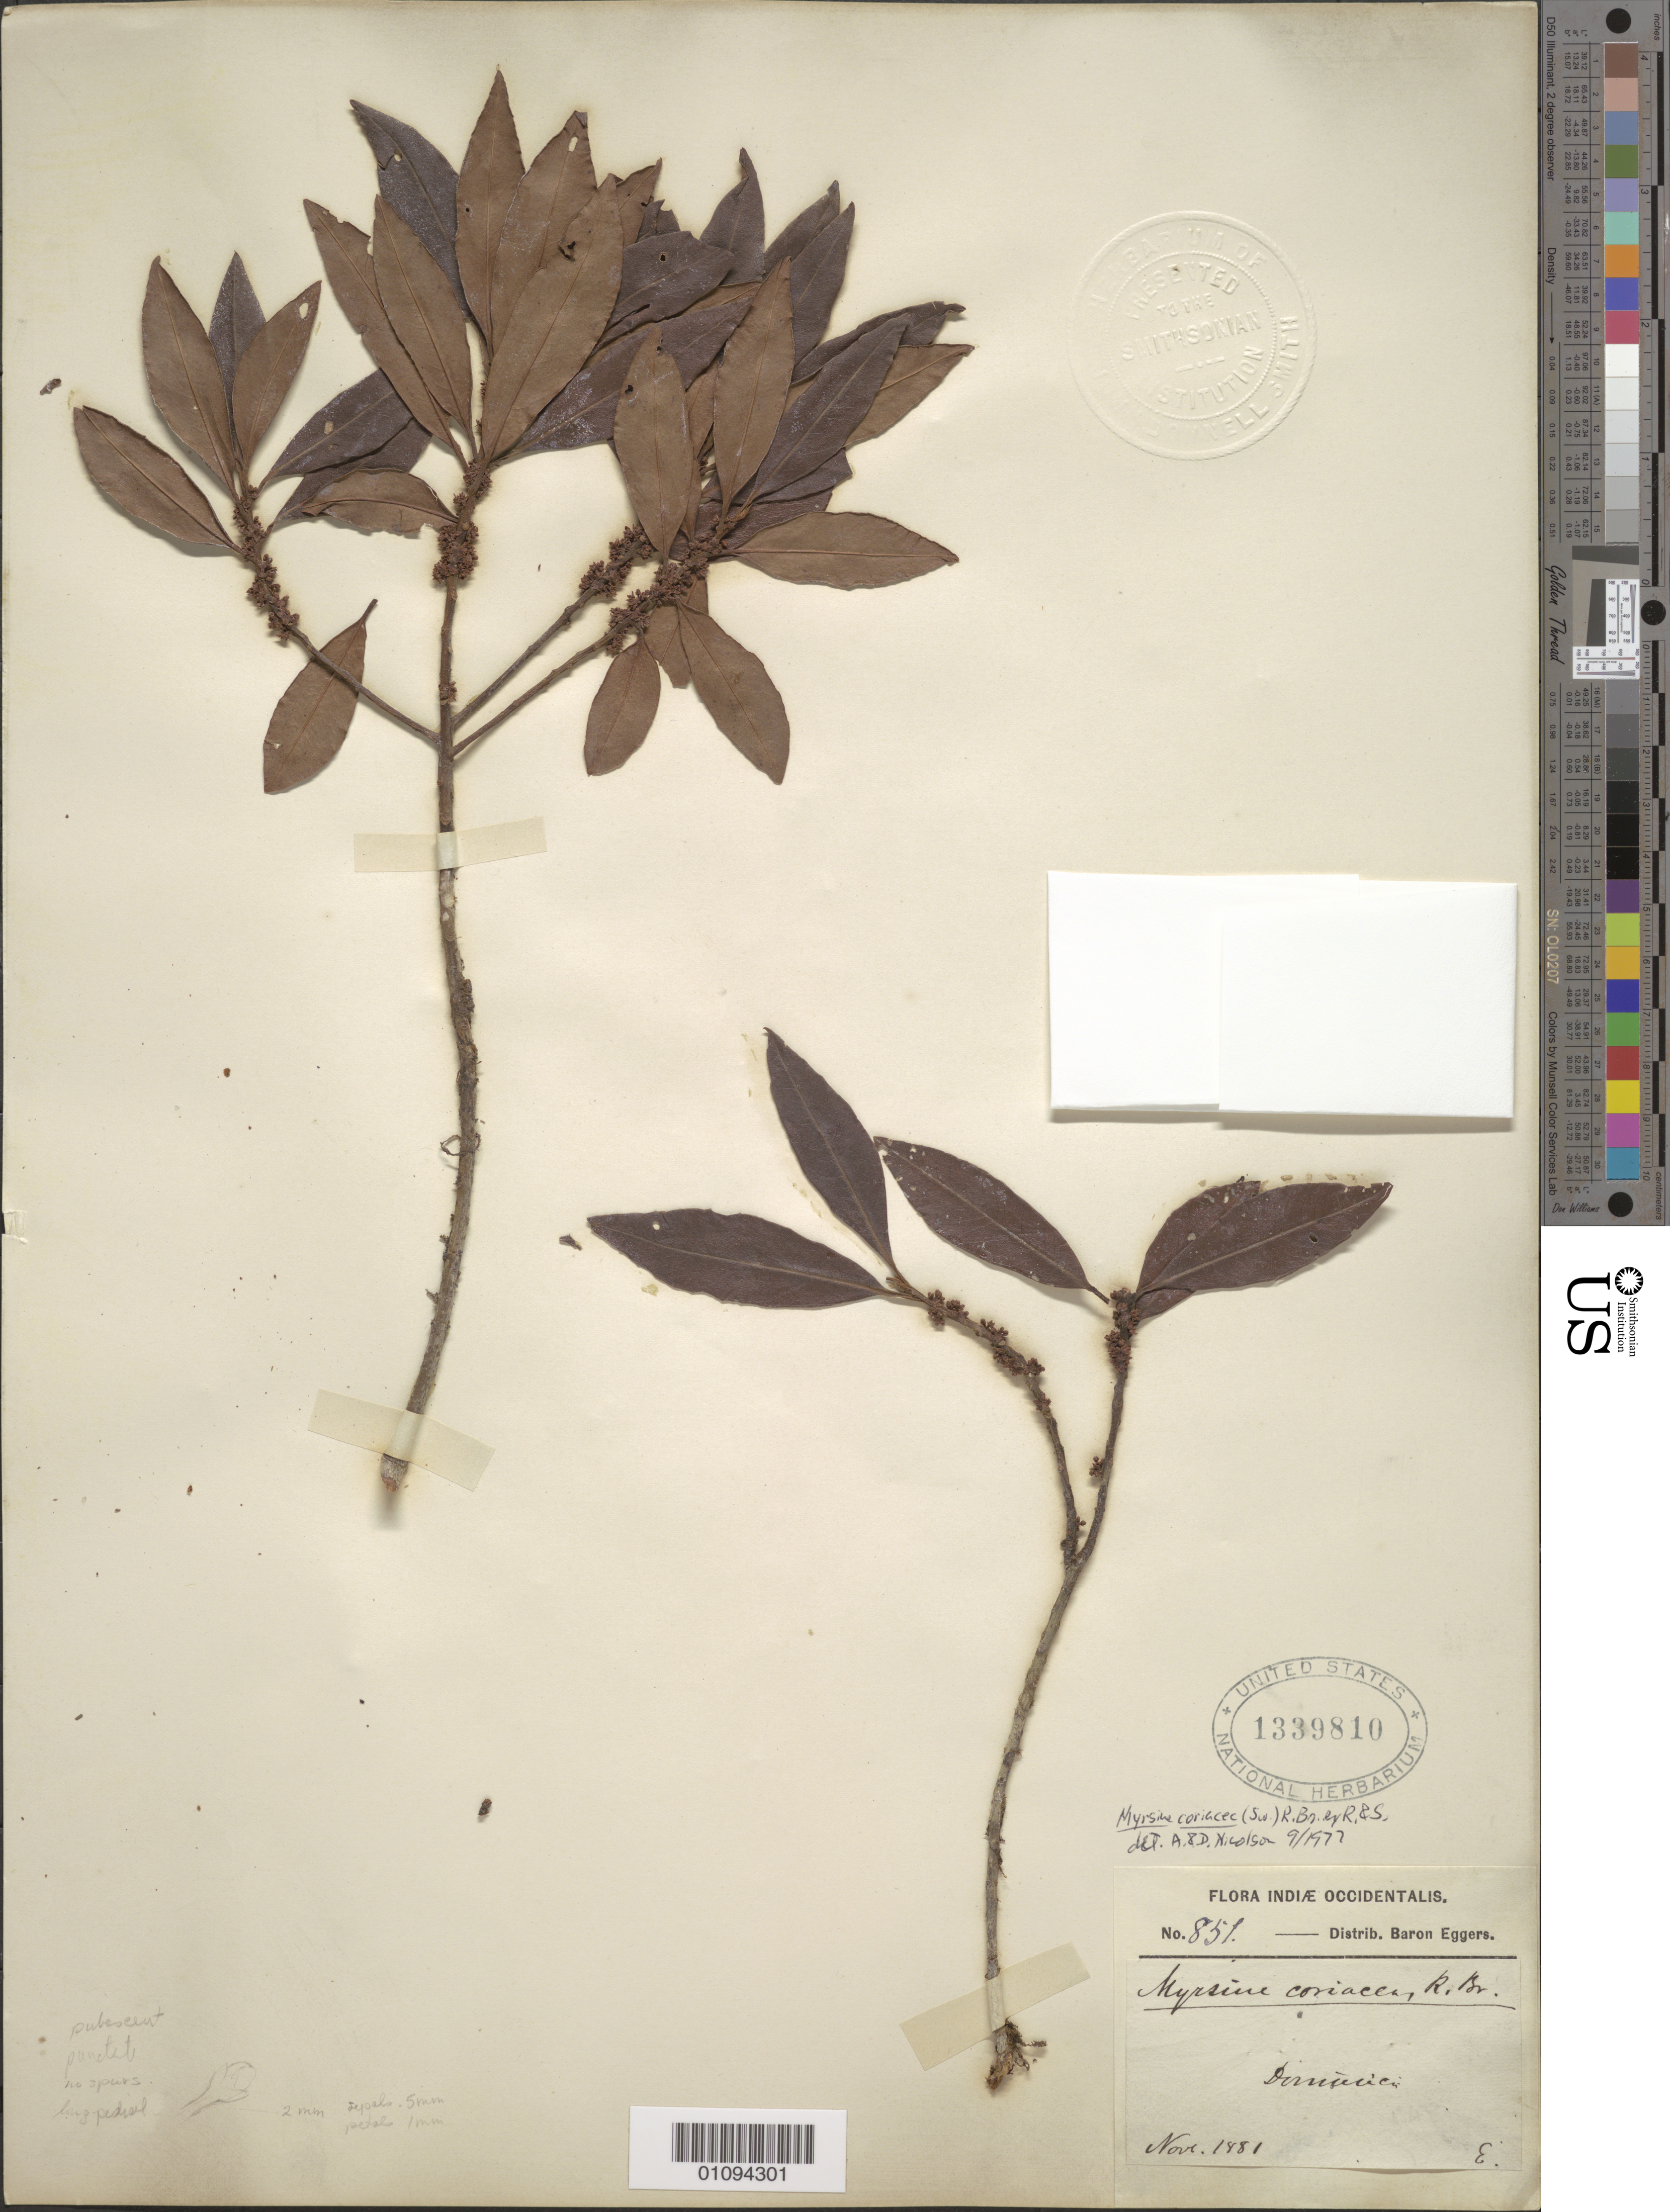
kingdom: Plantae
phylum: Tracheophyta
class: Magnoliopsida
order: Ericales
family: Primulaceae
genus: Myrsine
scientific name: Myrsine coriacea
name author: (Sw.) R. Br. ex Roem. & Schult.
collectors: H. F. A. von Eggers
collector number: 851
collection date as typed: Nov 1881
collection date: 1881-11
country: Dominica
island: Dominica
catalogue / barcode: US 1339810